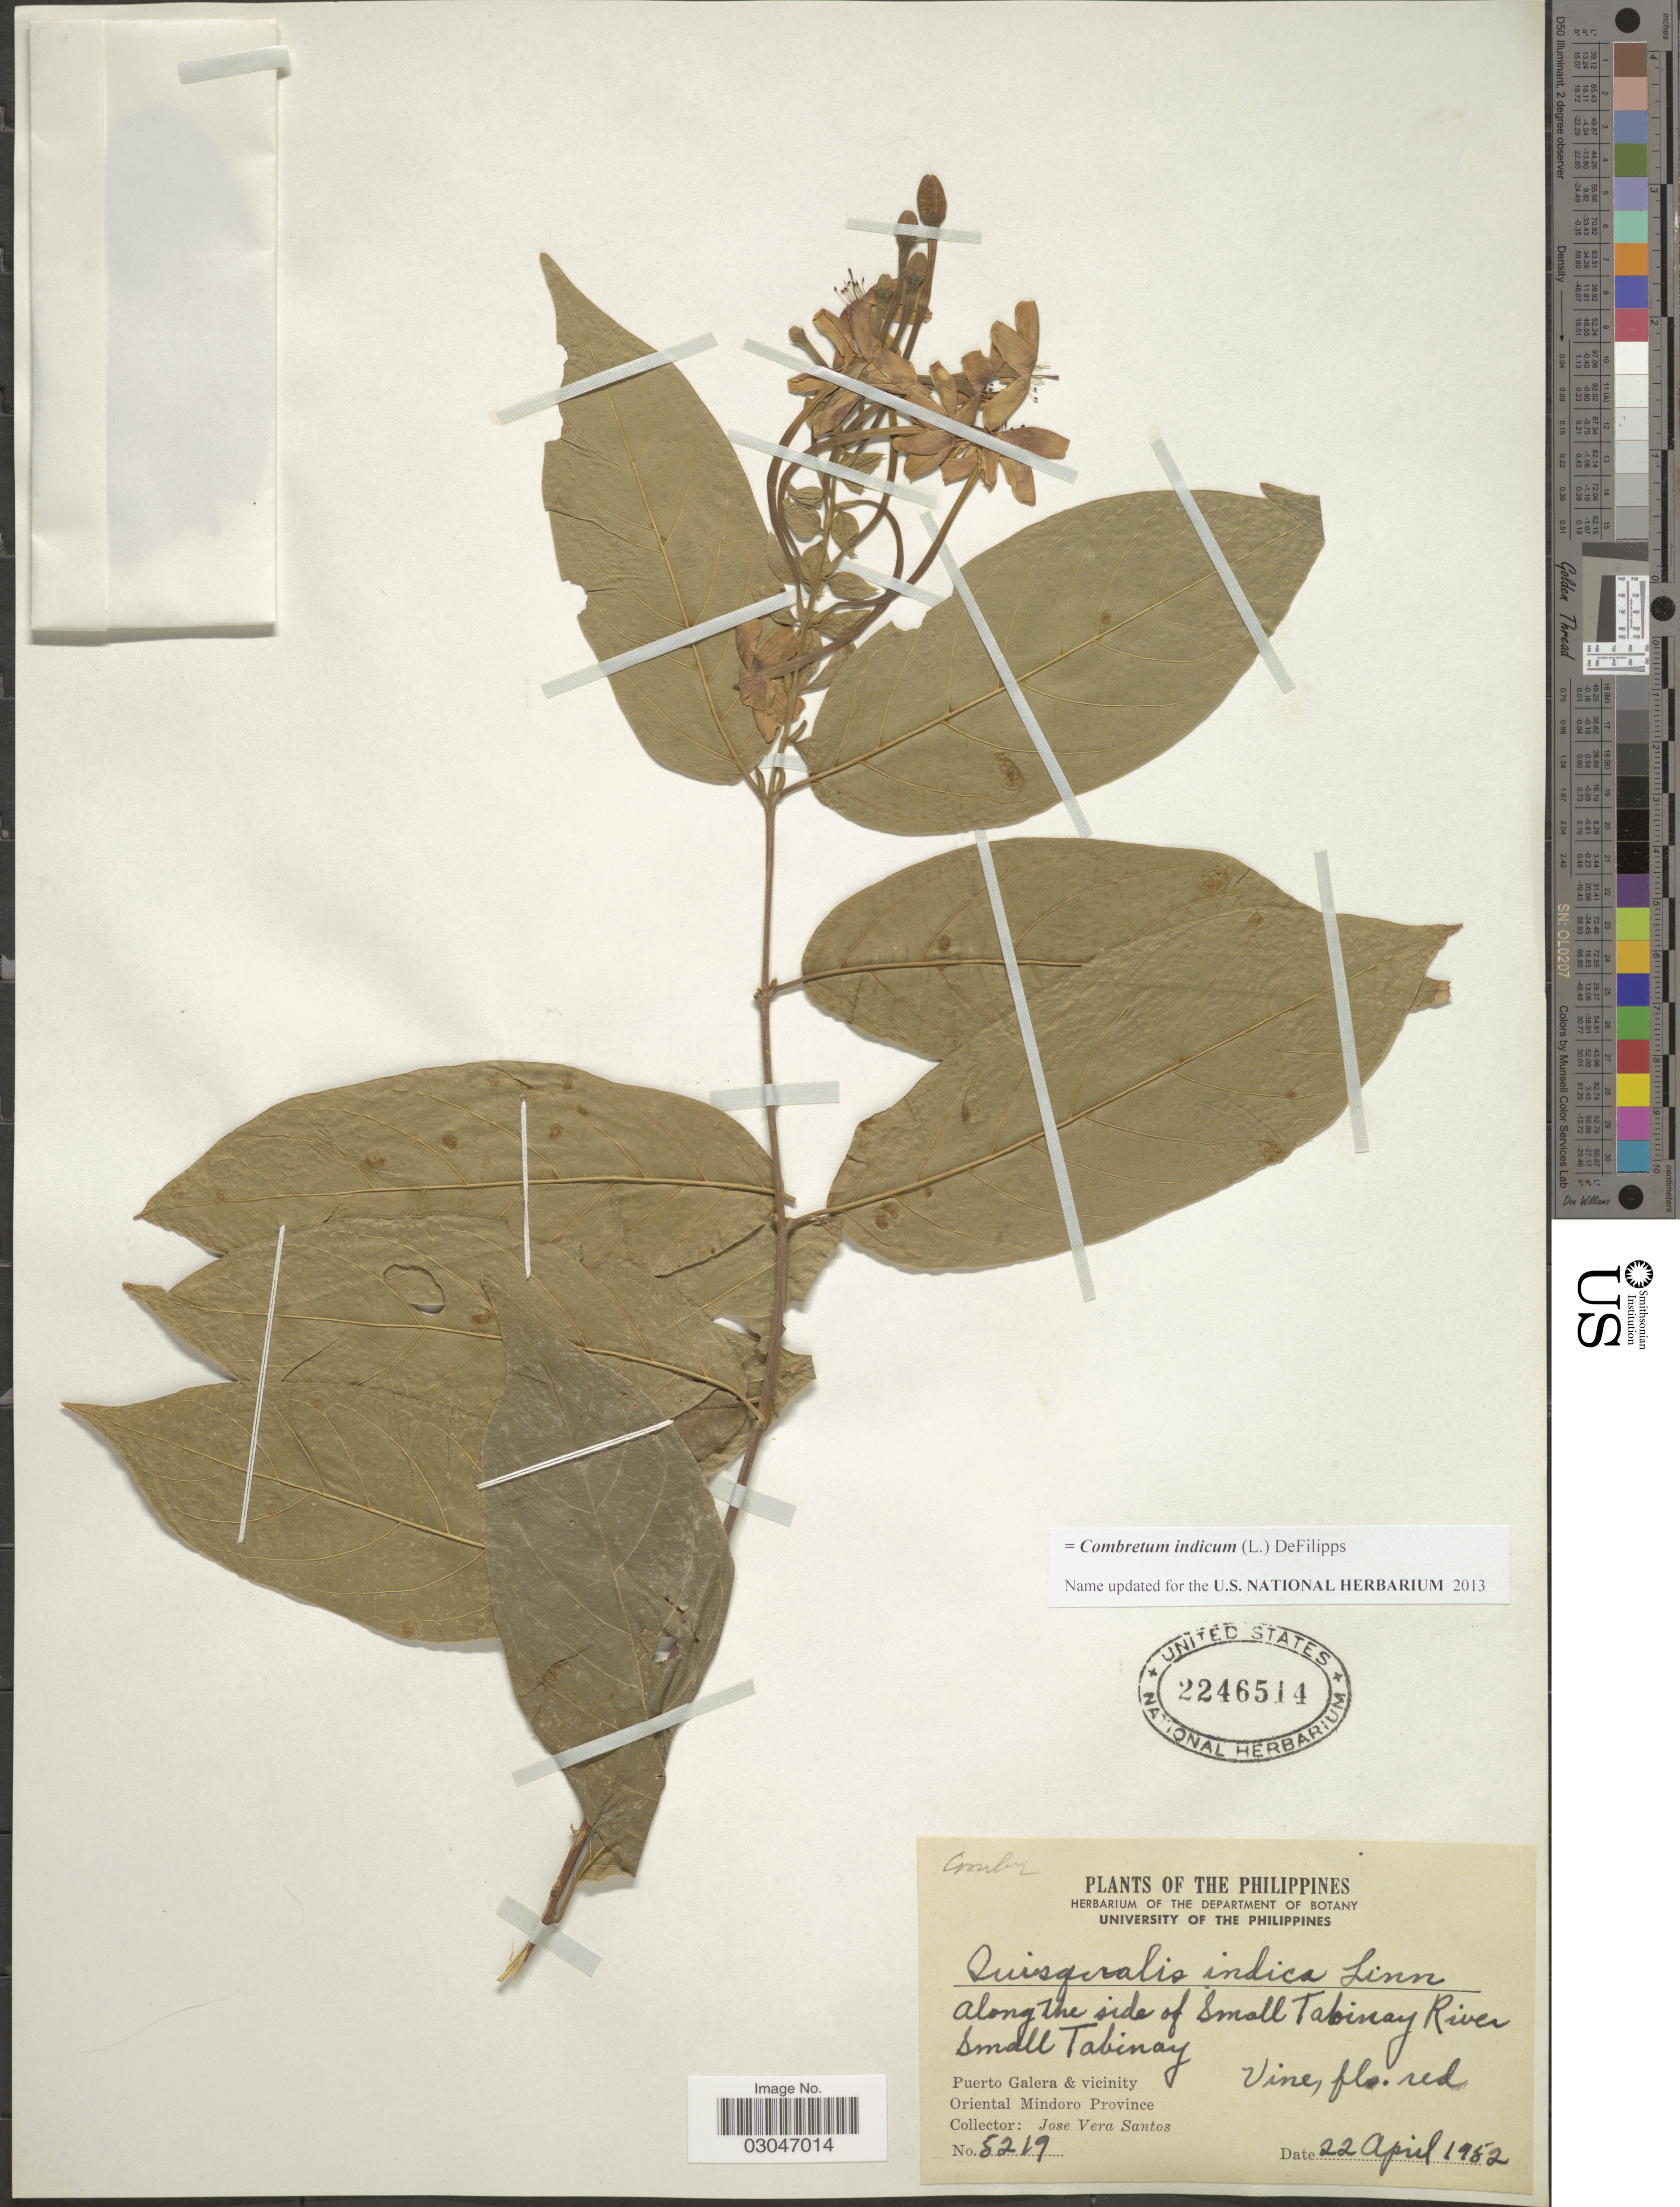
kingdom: Plantae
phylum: Tracheophyta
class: Magnoliopsida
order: Myrtales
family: Combretaceae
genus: Combretum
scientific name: Combretum indicum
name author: (L.) DeFilipps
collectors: J. Vera Santos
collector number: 8219*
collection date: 1952-04-22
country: Philippines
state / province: Mimaropa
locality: Along the side of small Tabinay River, Small Tabinay, Puerto Galera & vicinity, Oriental Mindoro Province.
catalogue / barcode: US 2246514